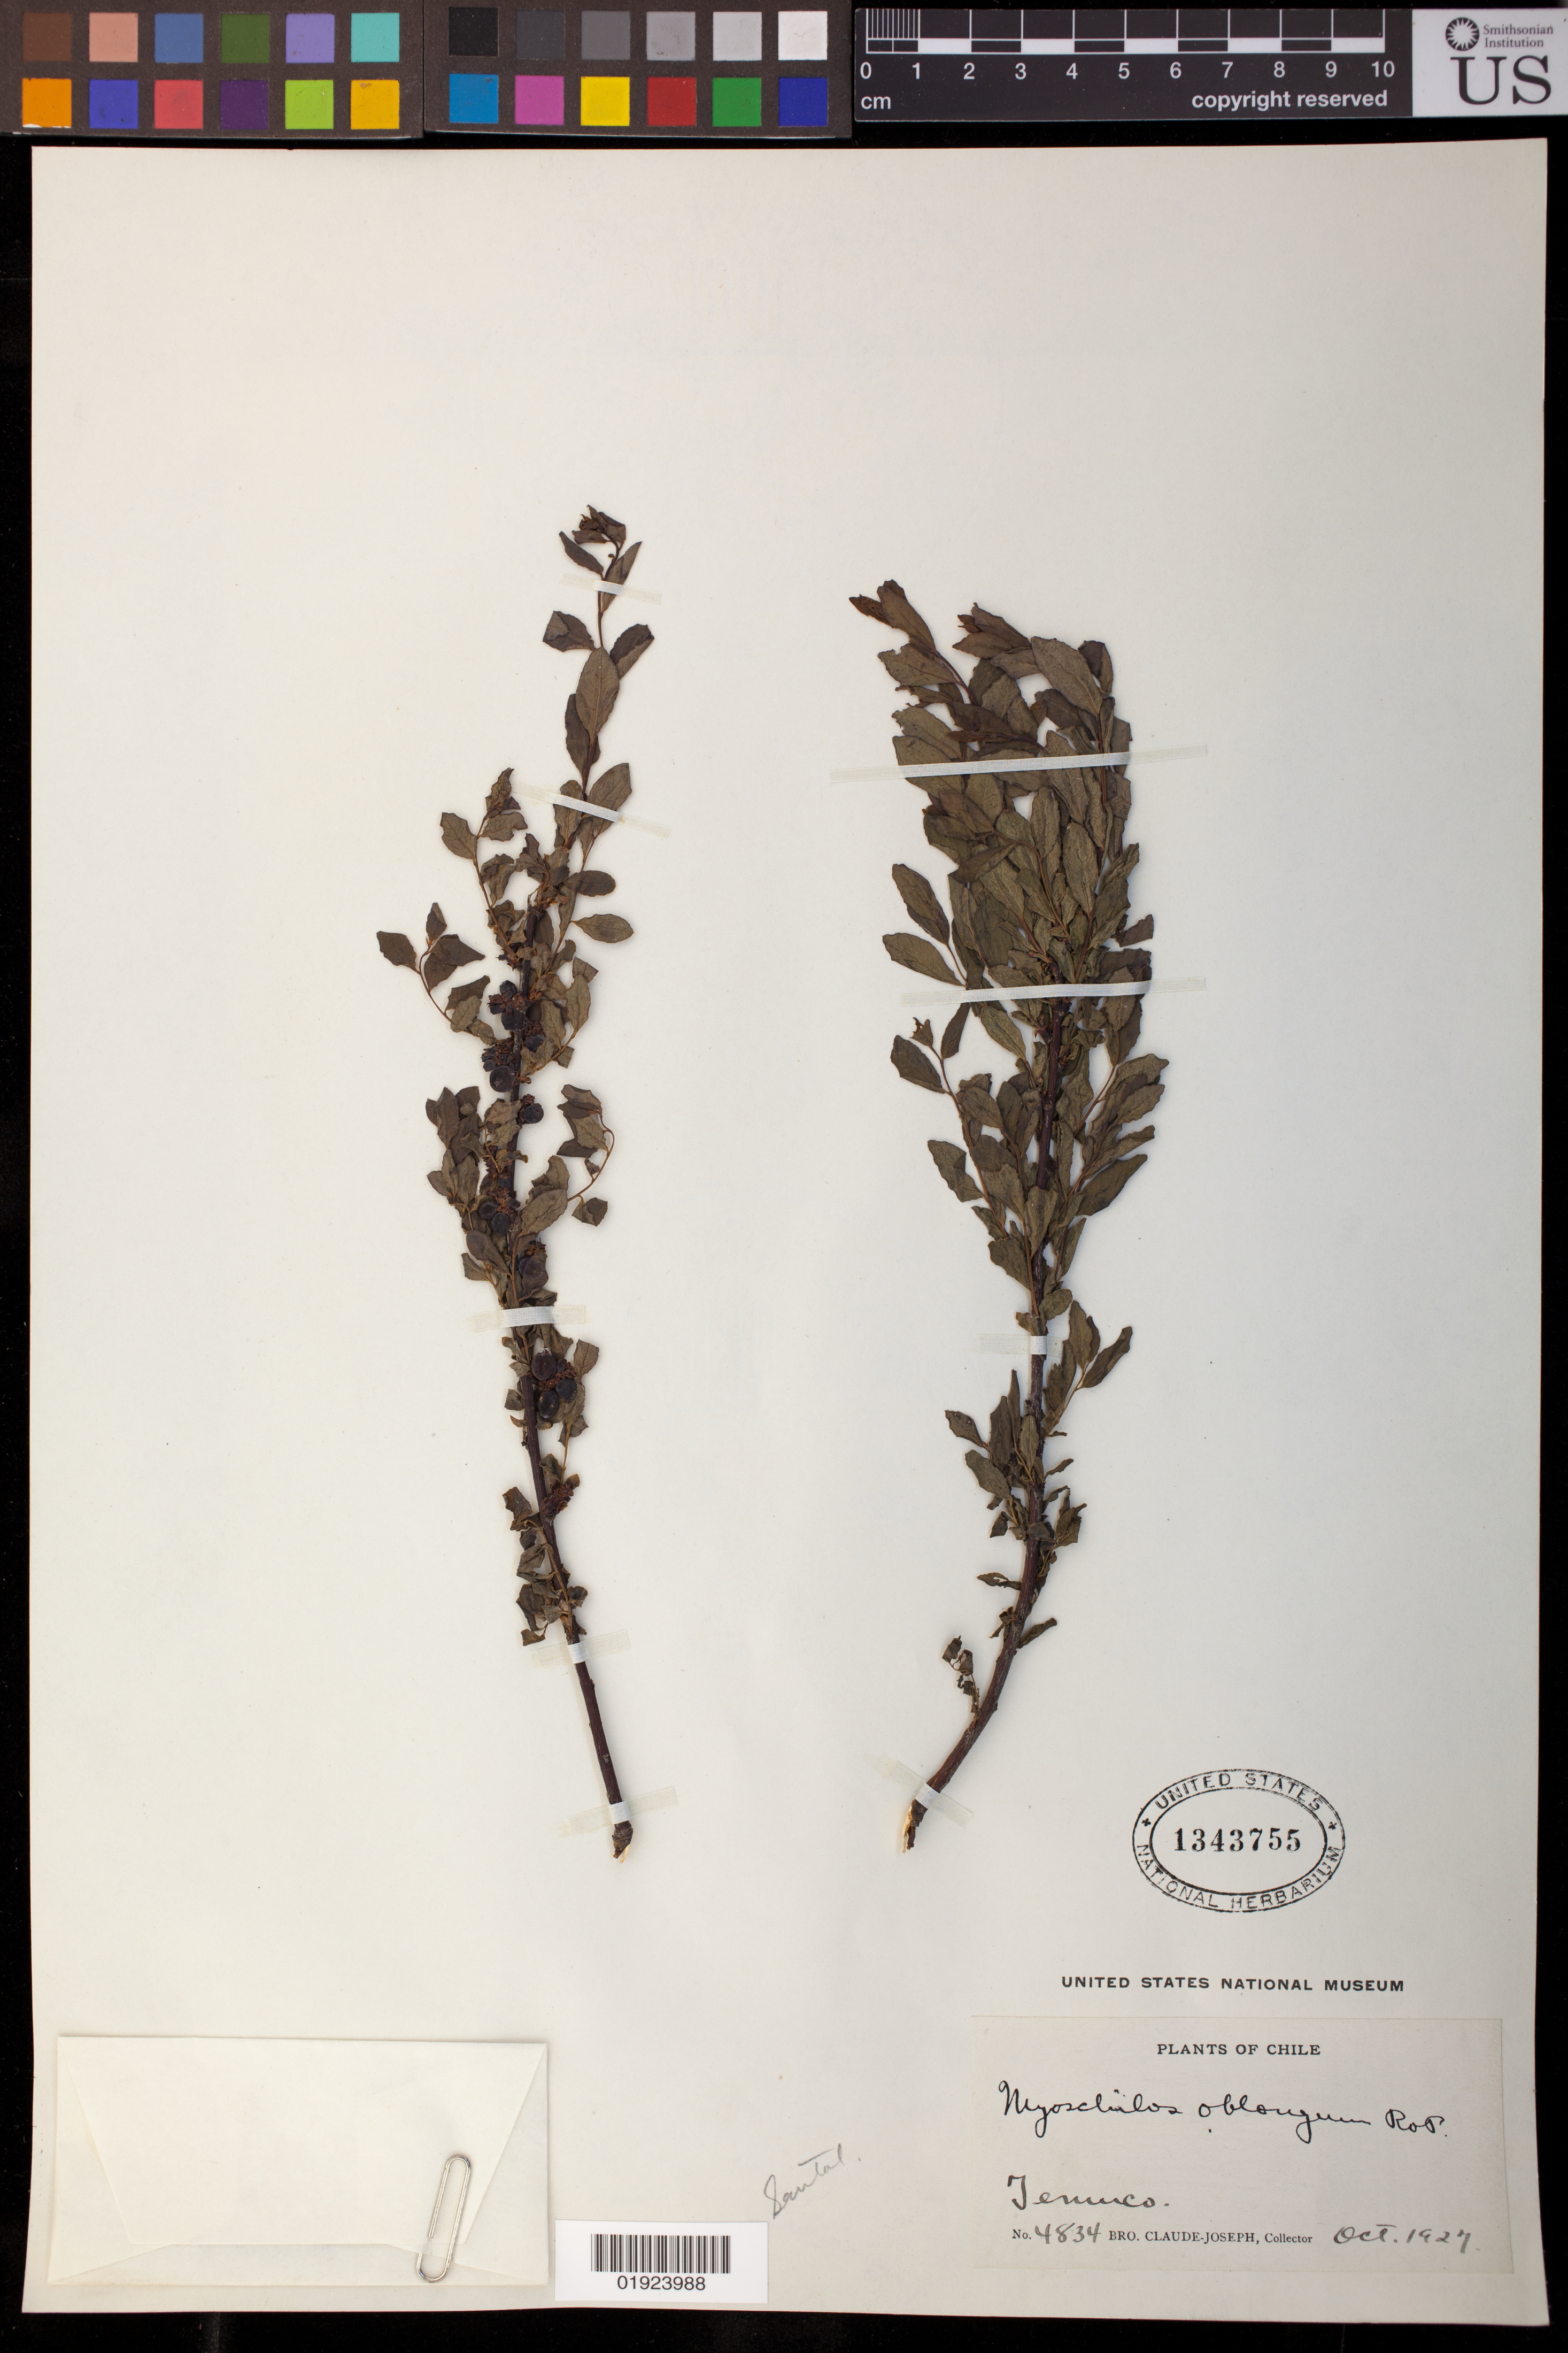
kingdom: Plantae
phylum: Tracheophyta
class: Magnoliopsida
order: Santalales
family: Santalaceae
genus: Myoschilos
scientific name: Myoschilos oblongus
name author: Ruiz & Pav.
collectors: Bro. Claude-Joseph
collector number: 4834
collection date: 1927-10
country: Chile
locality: Cautín Province, Temuco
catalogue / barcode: US 1343755